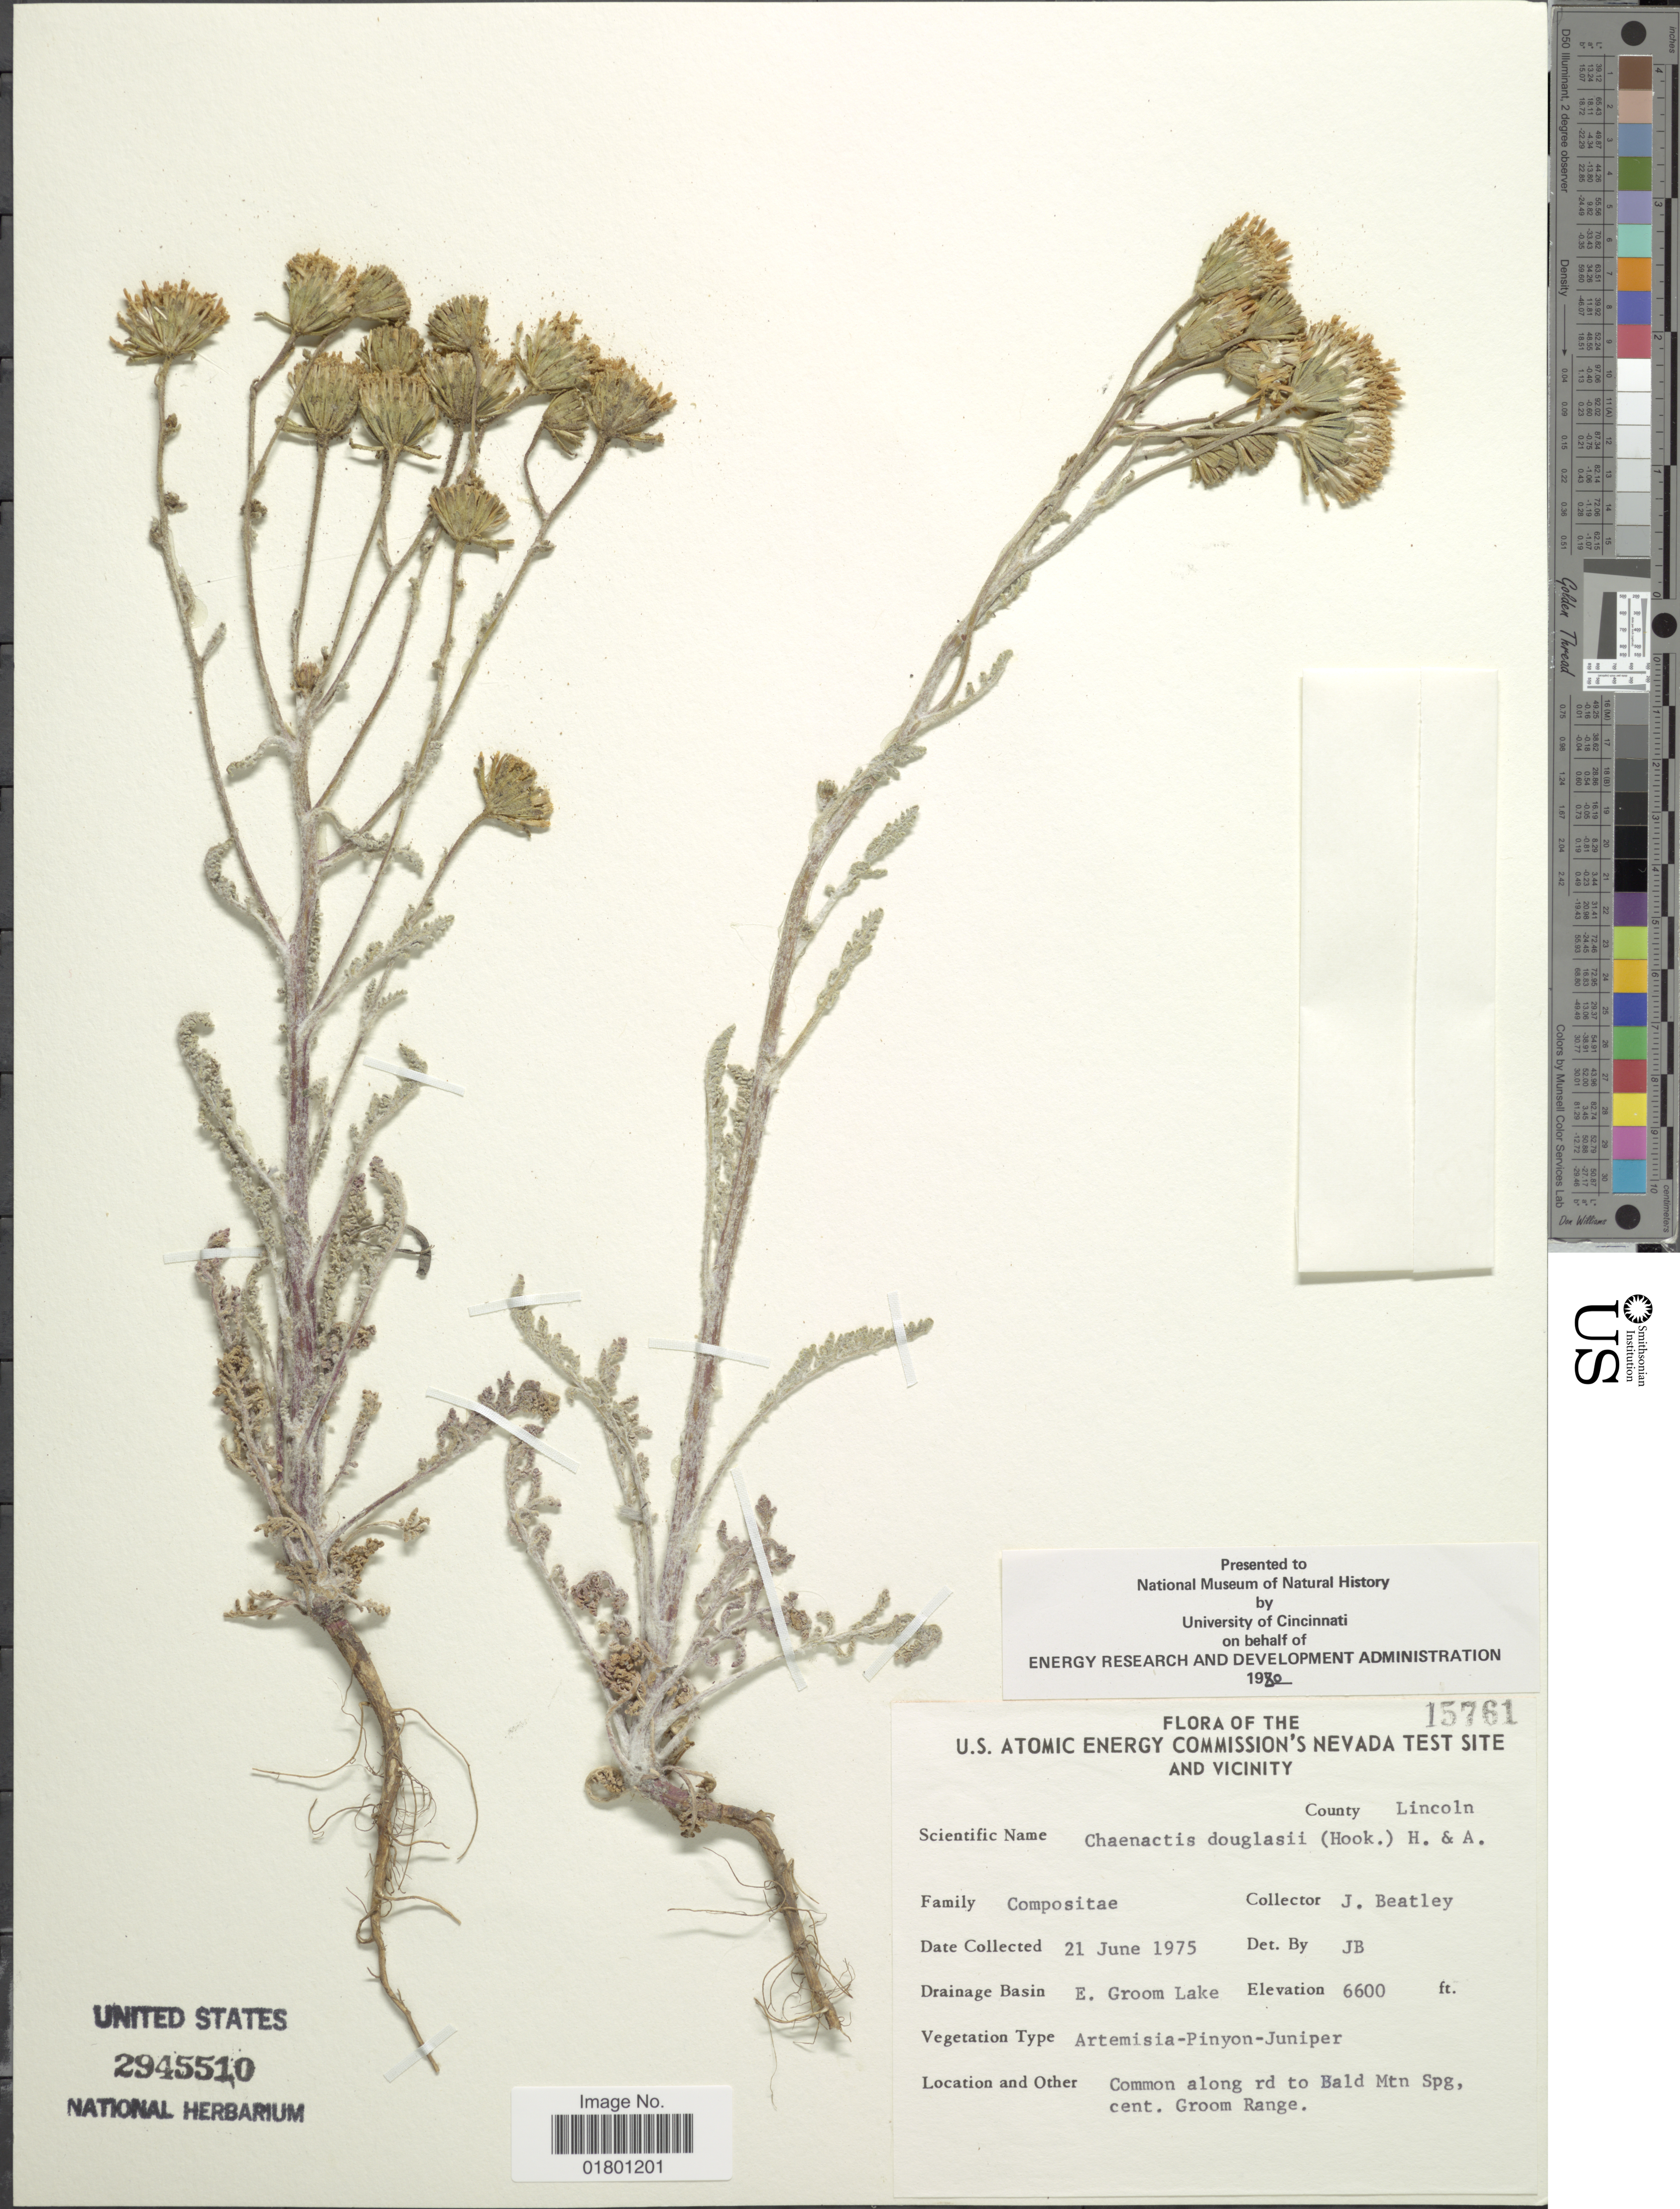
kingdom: Plantae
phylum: Tracheophyta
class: Magnoliopsida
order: Asterales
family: Asteraceae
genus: Chaenactis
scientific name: Chaenactis douglasii var. achilleaefolia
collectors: J. C. Beatley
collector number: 15761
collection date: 1975-06-21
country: United States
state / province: Nevada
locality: U.S. Atomic Energy Commission's Nevada Test Site and Vicinity, County Lincoln, E. Groom Lake, Common along rd to Bald Mtn Spg, cent. Groom Range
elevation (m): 2012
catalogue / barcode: US 2945510